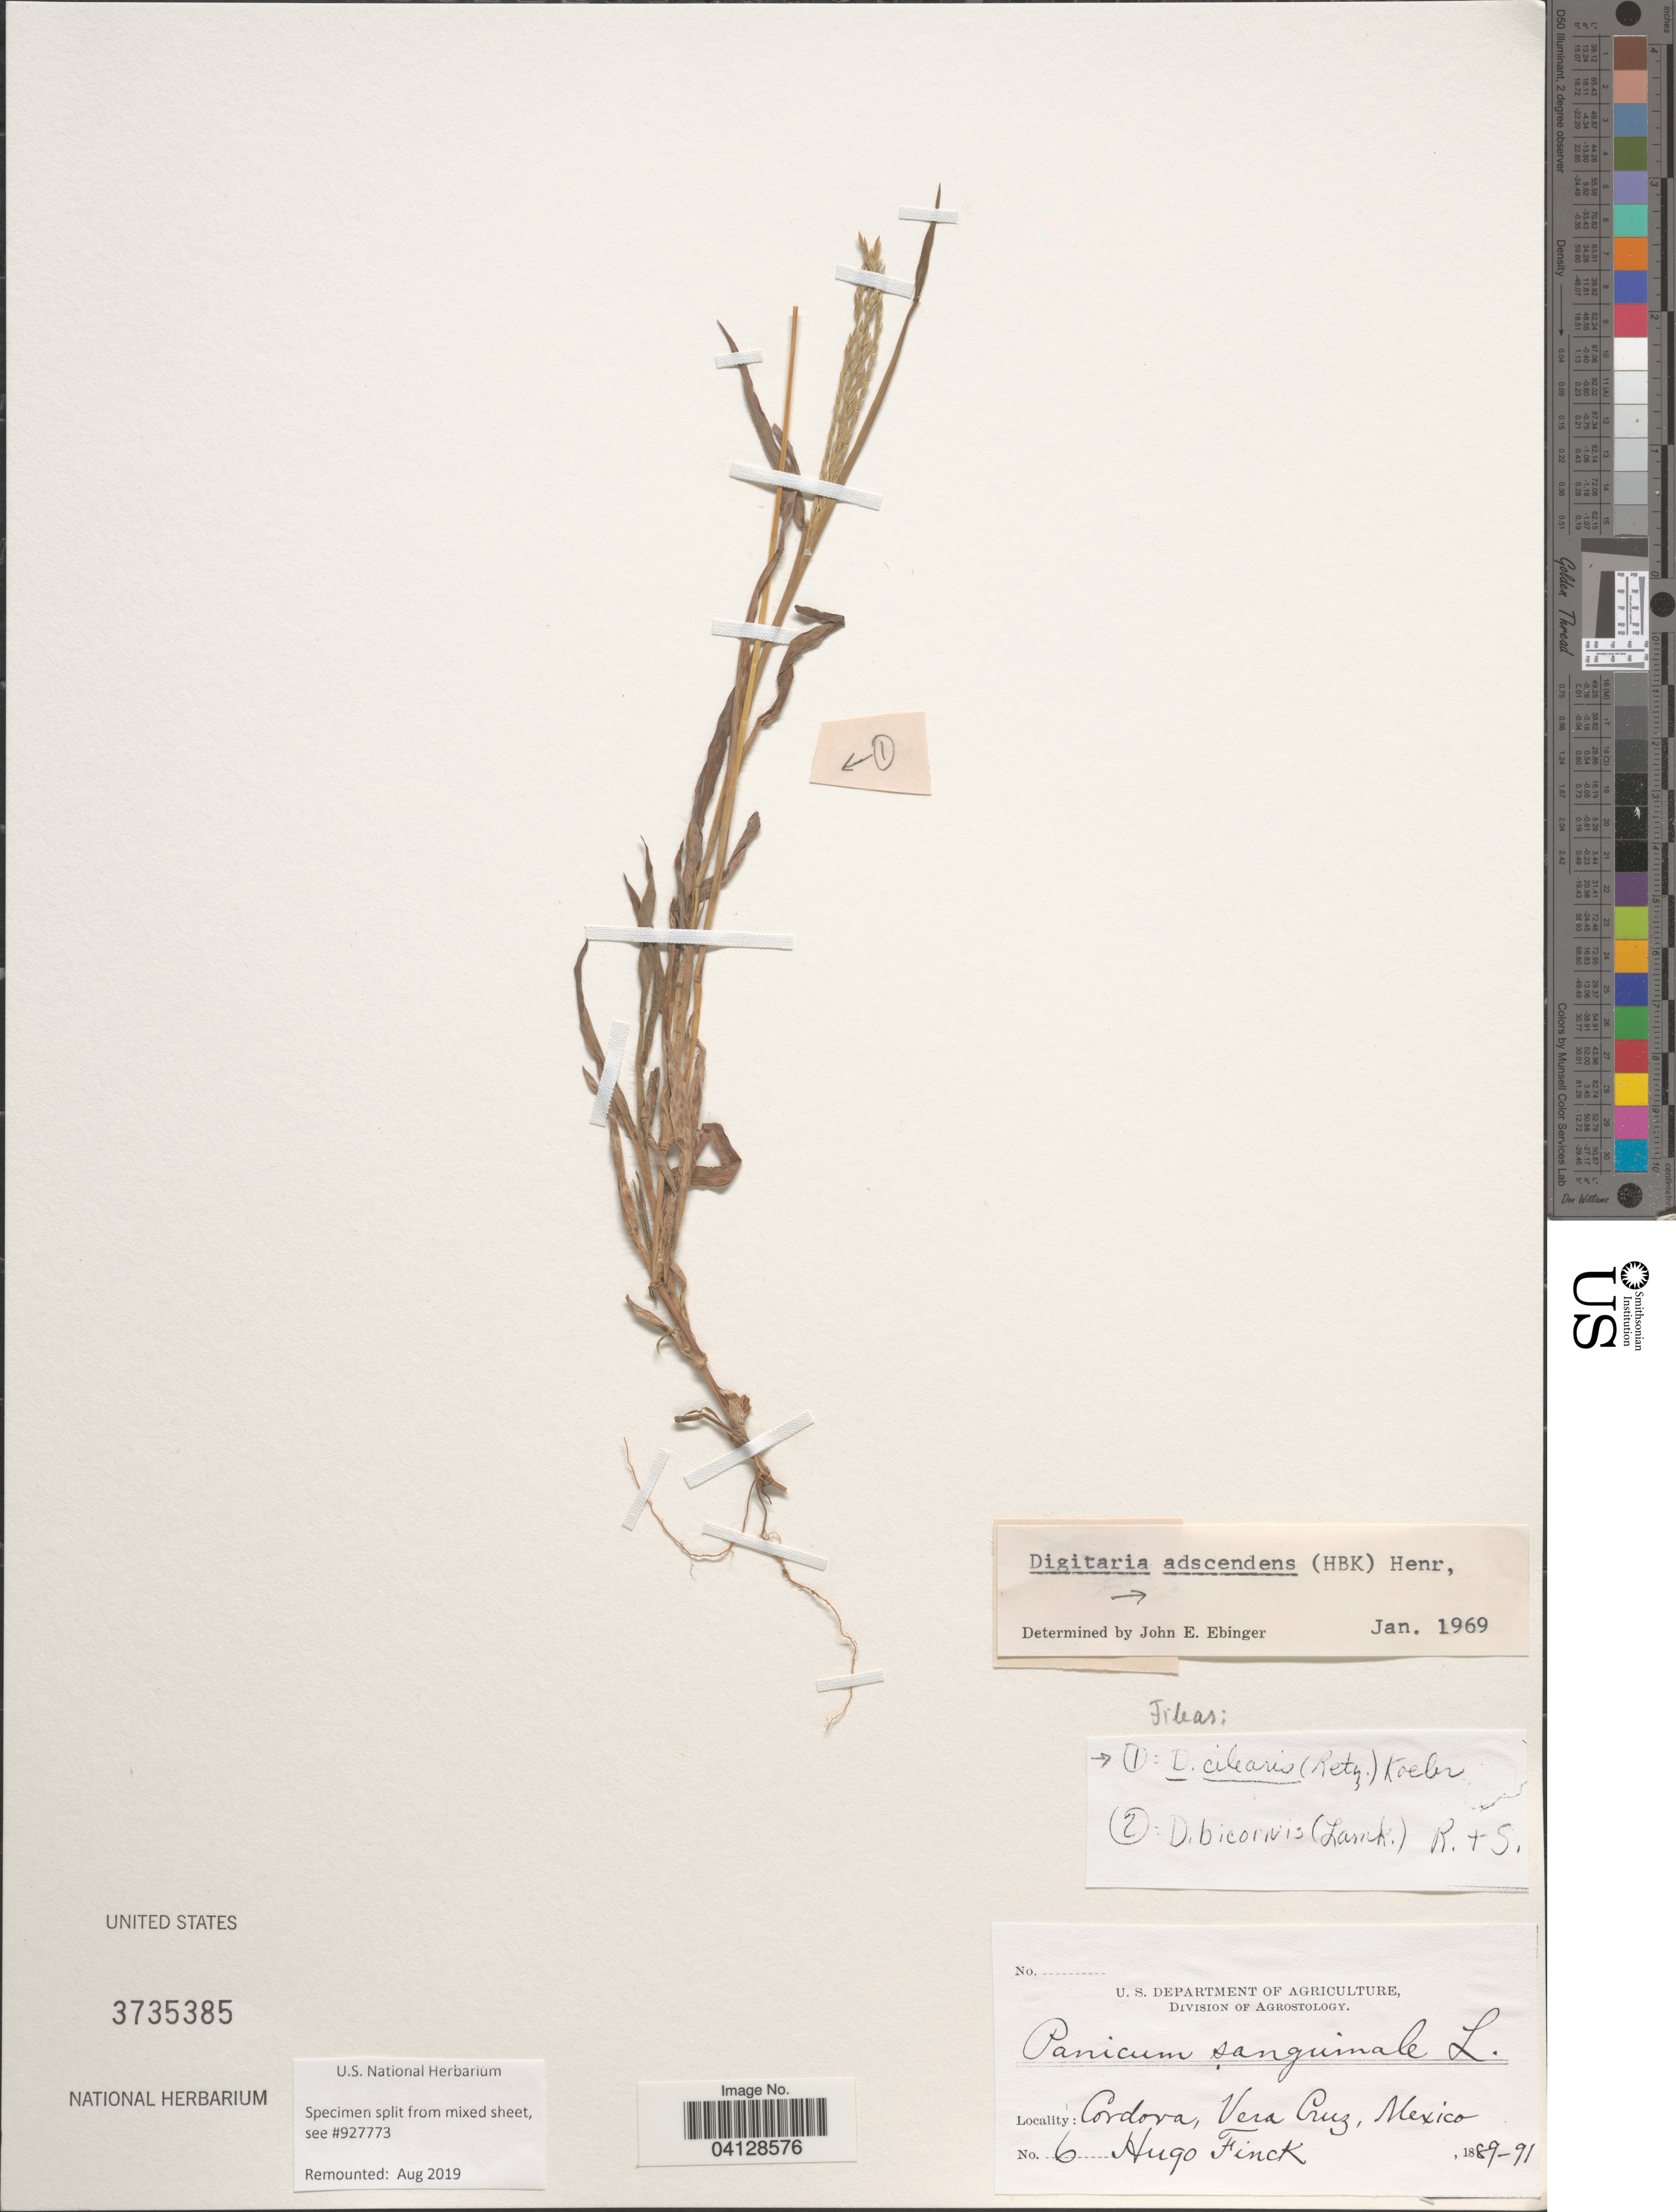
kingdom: Plantae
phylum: Tracheophyta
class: Liliopsida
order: Poales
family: Poaceae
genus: Digitaria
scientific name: Digitaria adscendens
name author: (Kunth) Henr.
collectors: H. Finck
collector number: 6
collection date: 1889/1891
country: Mexico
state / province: Veracruz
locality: Cordova, Vera Cruz.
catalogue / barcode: US 3735385